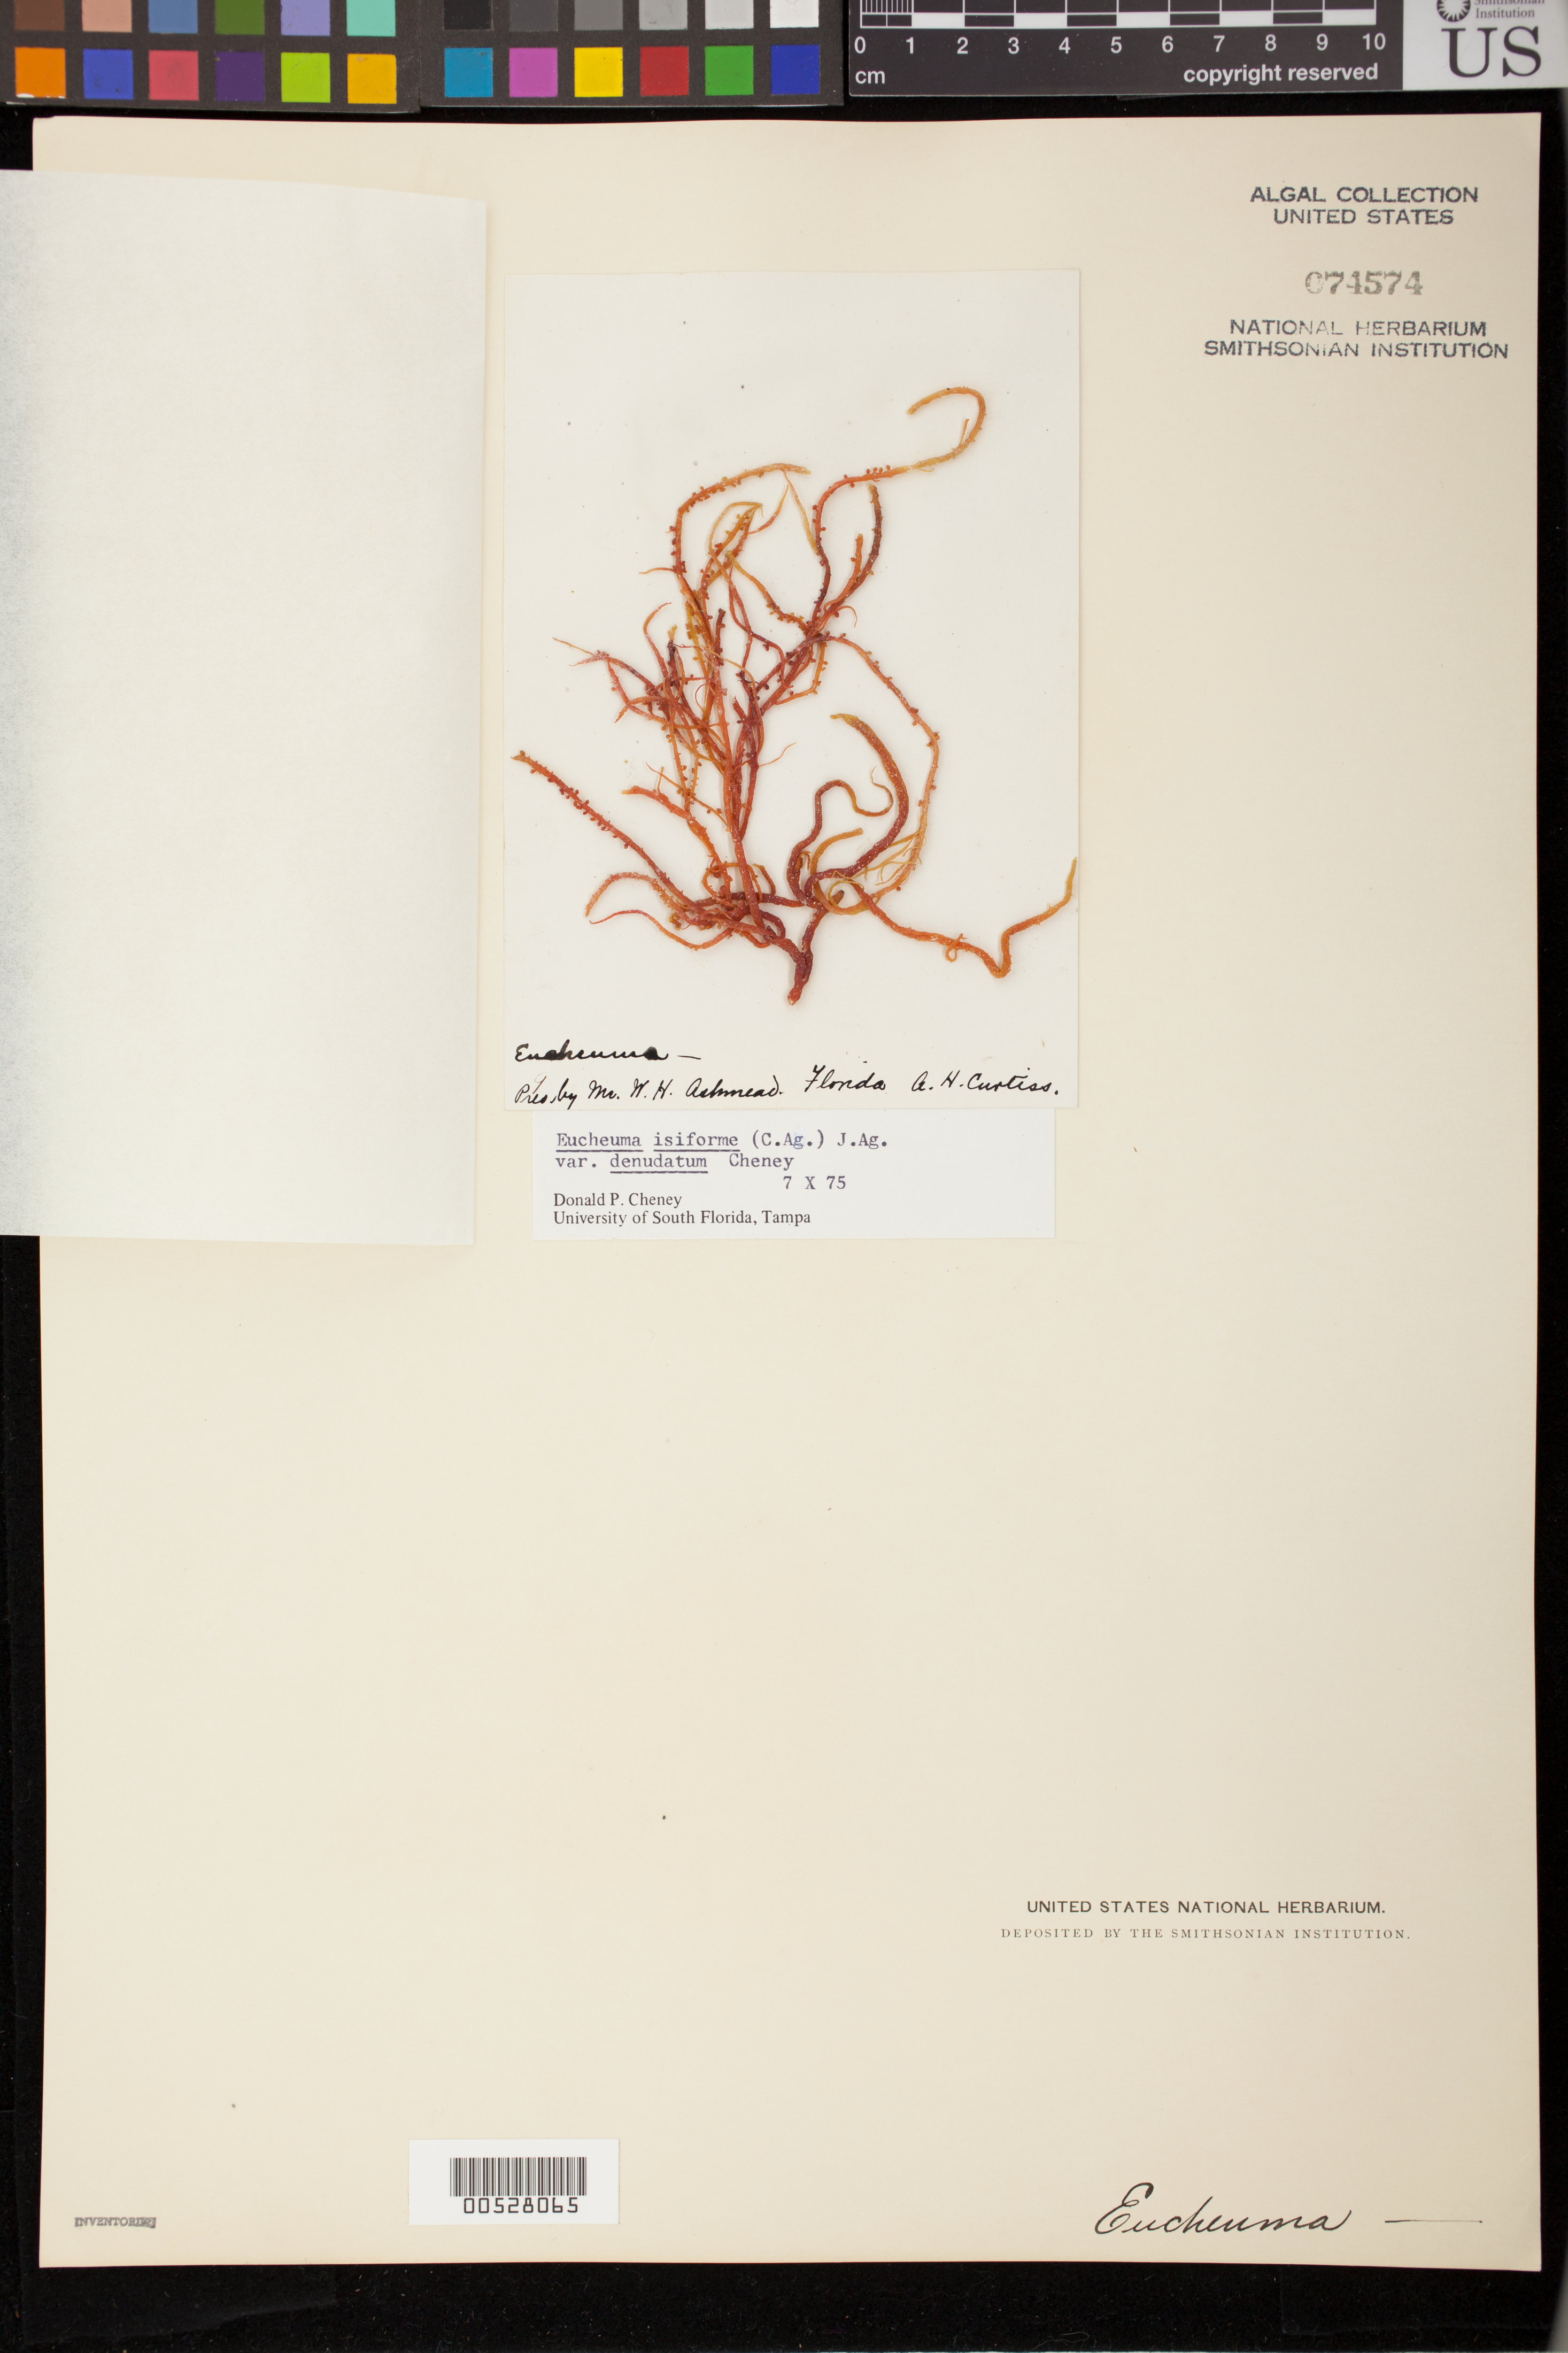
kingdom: Plantae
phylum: Rhodophyta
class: Florideophyceae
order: Gigartinales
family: Solieriaceae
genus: Eucheumatopsis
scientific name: Eucheumatopsis isiformis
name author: (C. Agardh) M.L. Núñez-Resendiz et al.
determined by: Algae name updating Project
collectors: A. H. Curtiss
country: United States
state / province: Florida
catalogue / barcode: US 74574